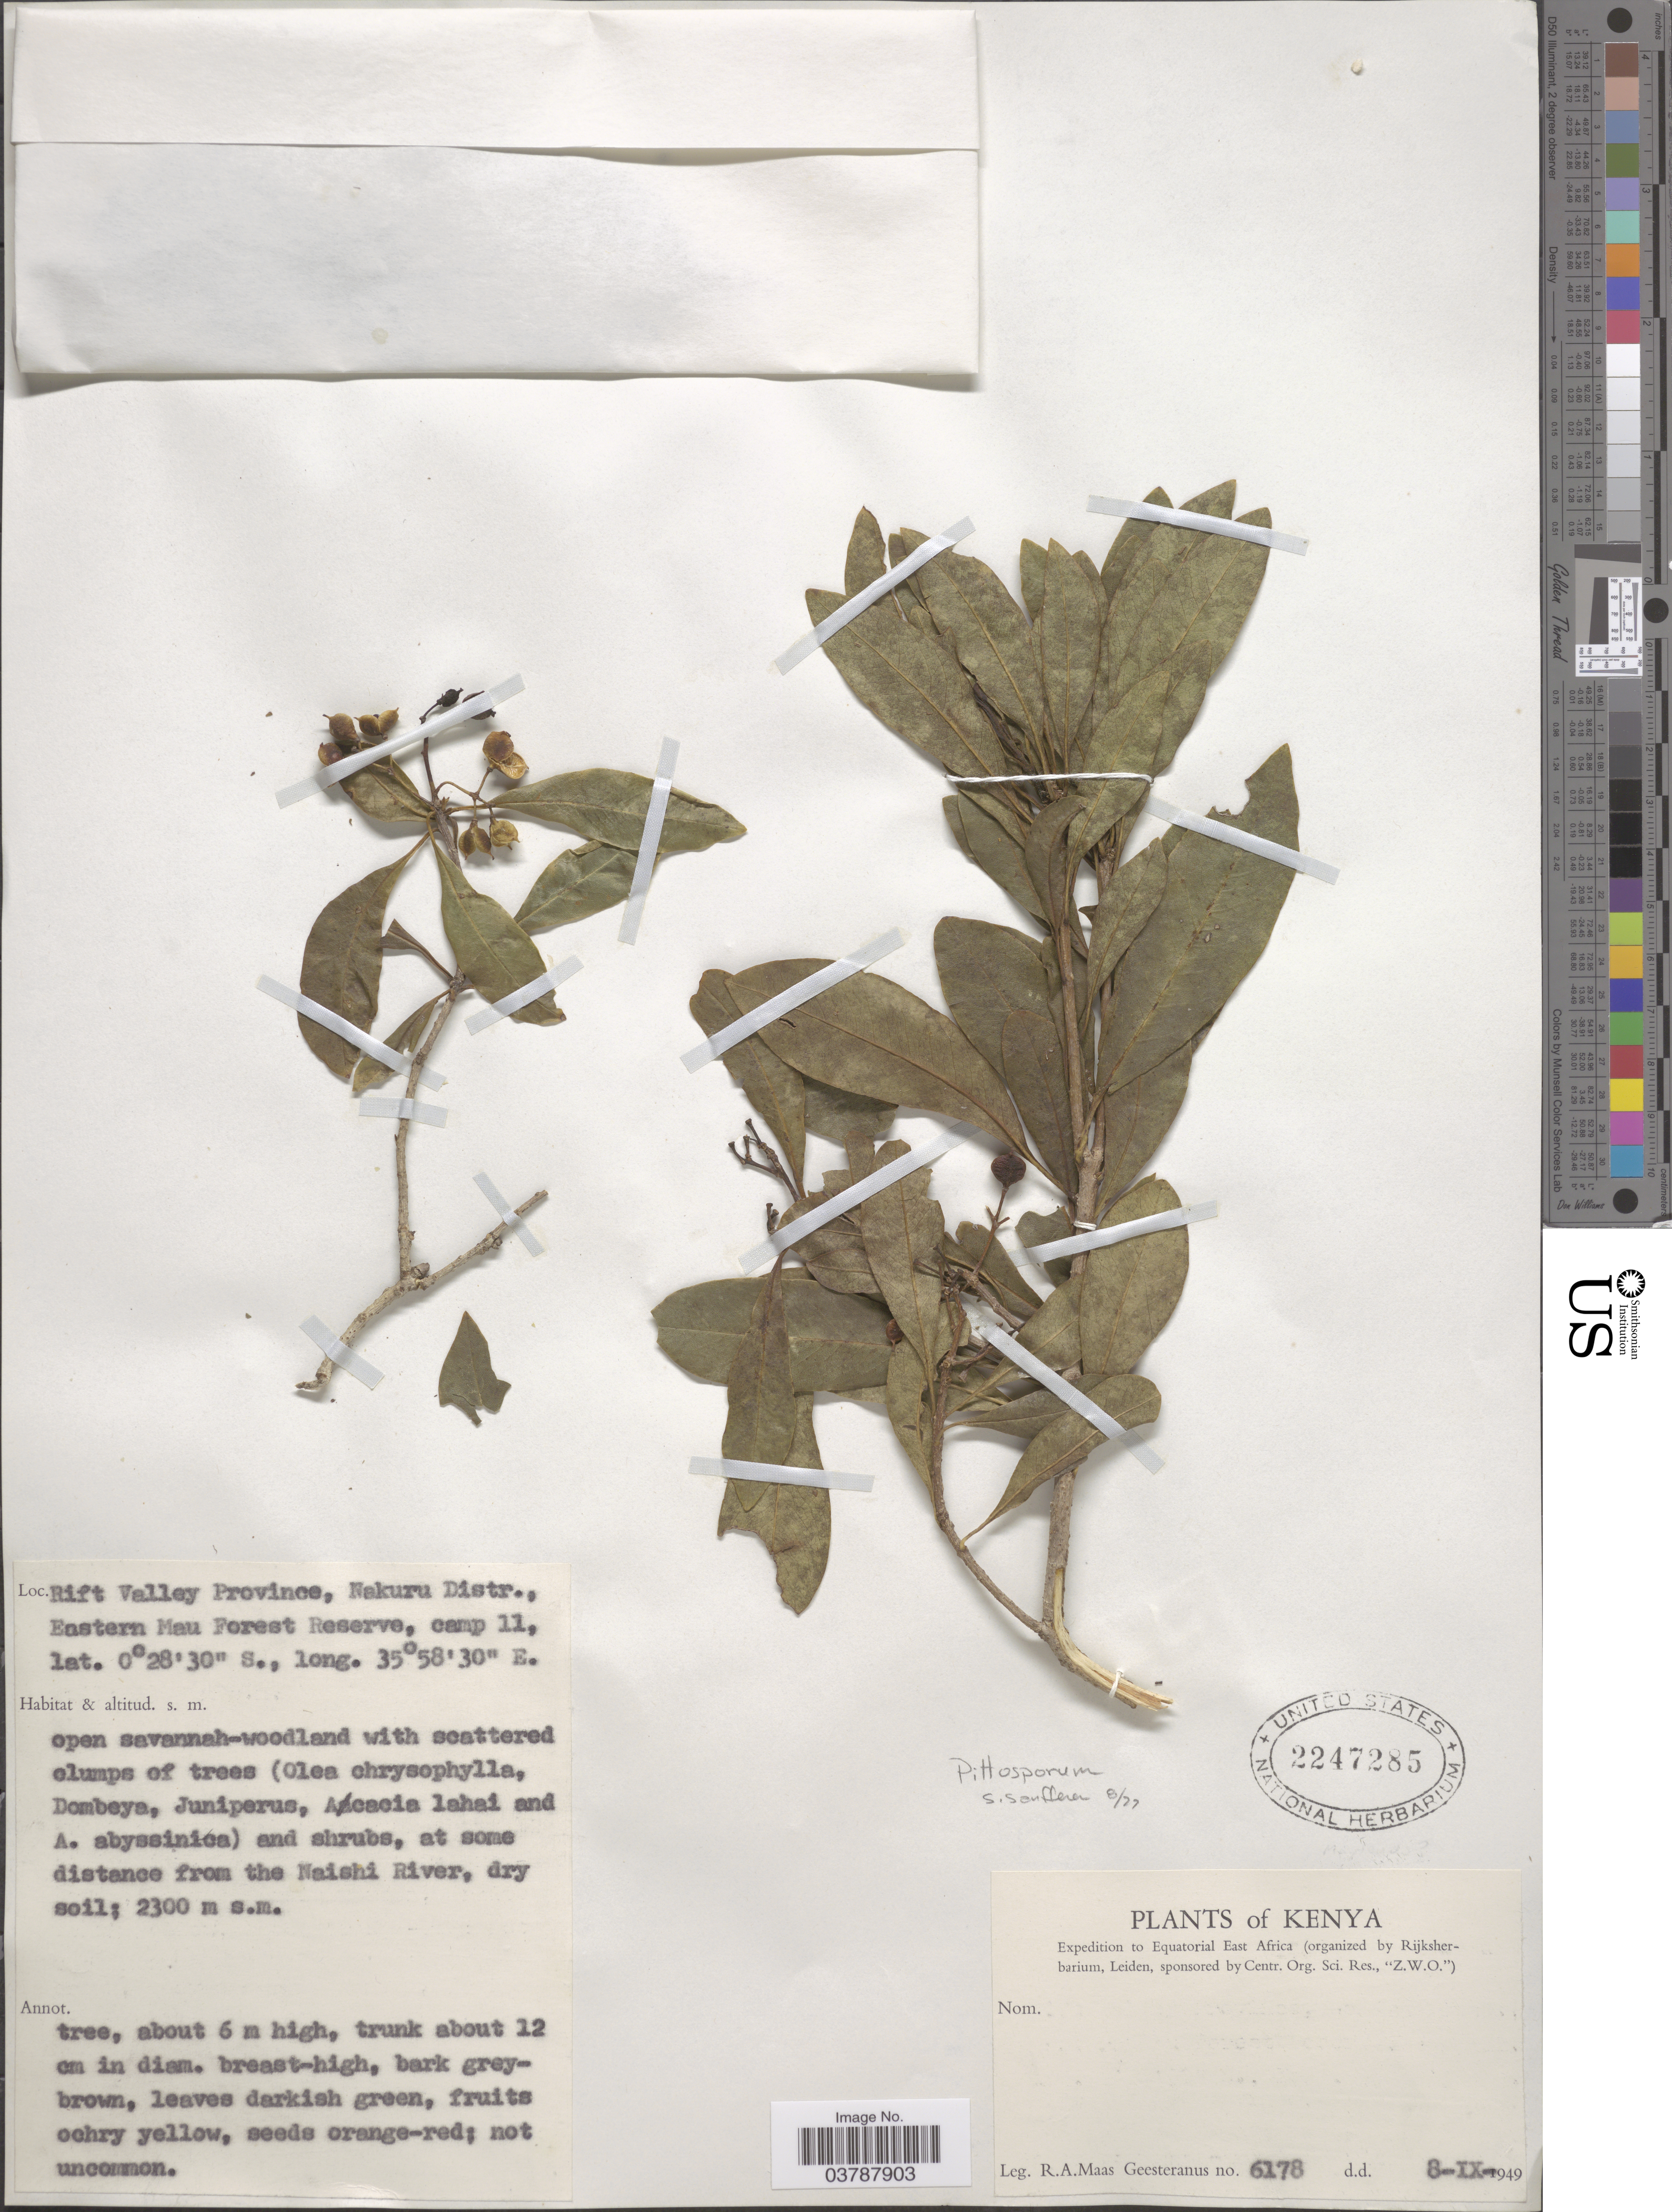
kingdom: Plantae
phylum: Tracheophyta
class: Magnoliopsida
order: Apiales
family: Pittosporaceae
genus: Pittosporum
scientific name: Pittosporum sp.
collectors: R. A. Maas Geesteranus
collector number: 6178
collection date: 1949-09-08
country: Kenya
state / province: Nakuru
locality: Nakuru Distr., Eastern Mau Forest Reserve, camp 11. At some distance from the Naishi River. Equatorial East Africa.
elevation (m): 2300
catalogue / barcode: US 2247285